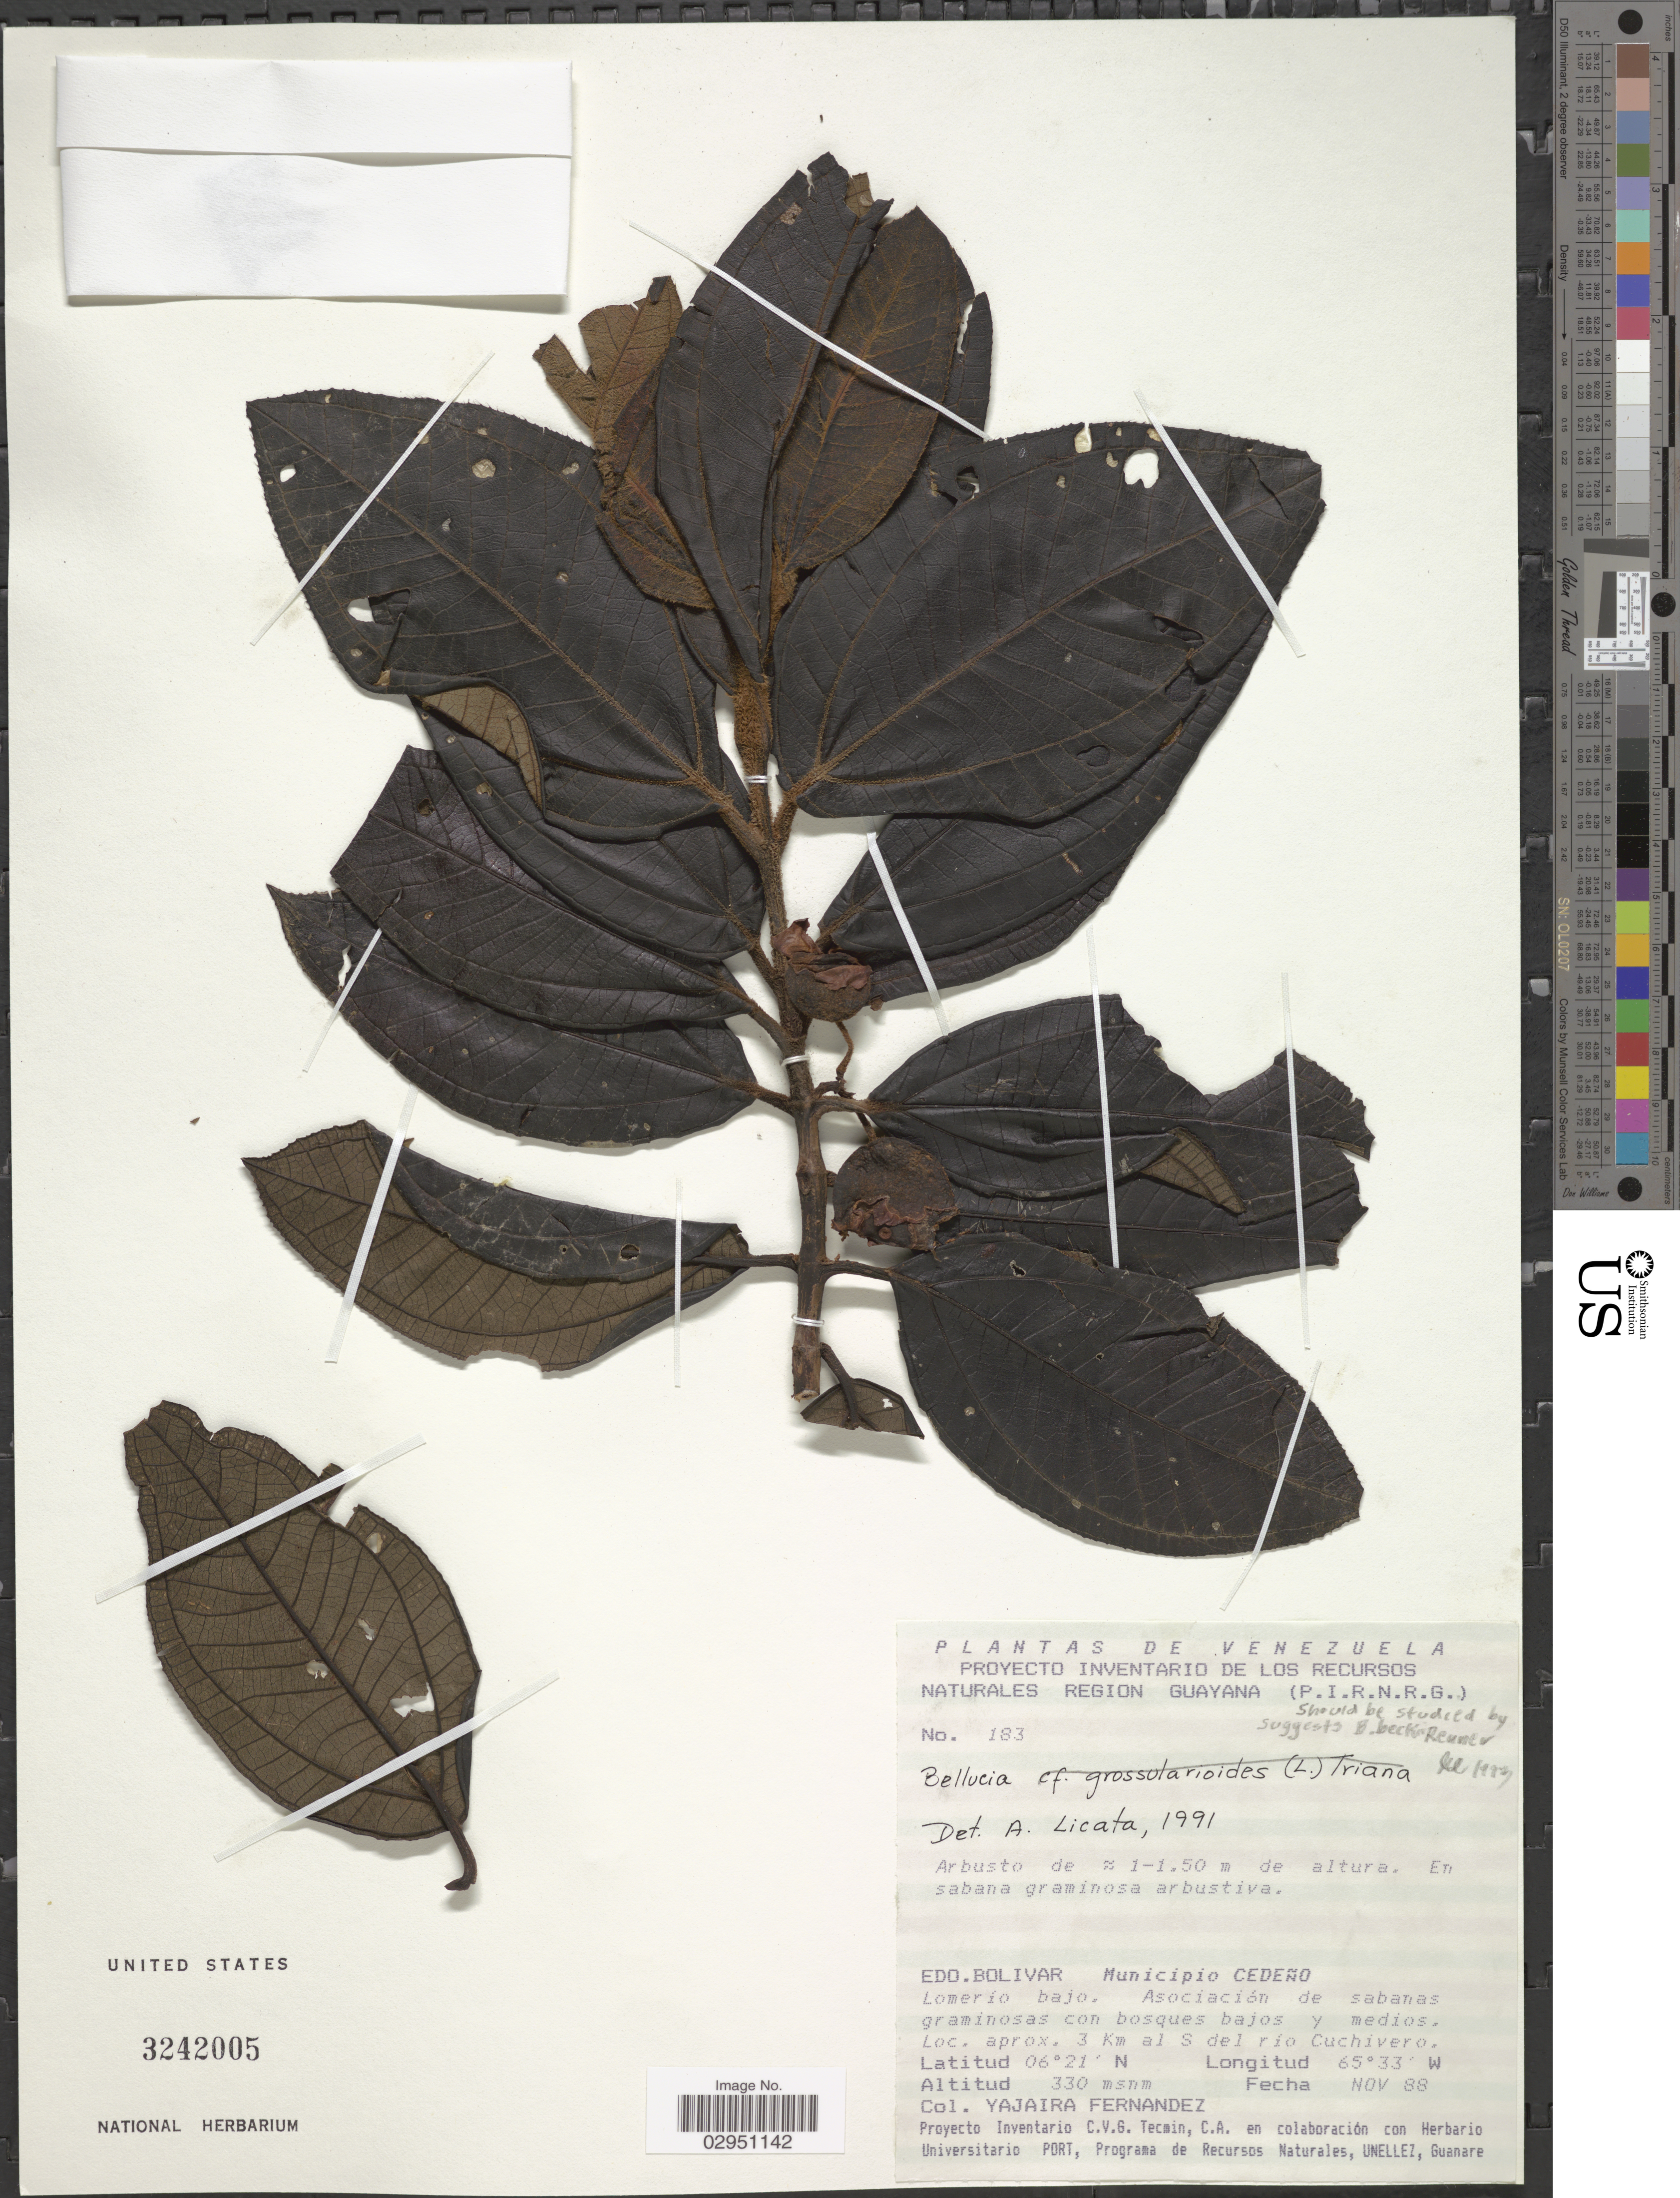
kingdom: Plantae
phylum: Tracheophyta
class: Magnoliopsida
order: Myrtales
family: Melastomataceae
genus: Bellucia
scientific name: Bellucia sp.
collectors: Y. Fernandez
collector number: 183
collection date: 1988-11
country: Venezuela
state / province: Bolivar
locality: Municipio Cedeño. Aprox. 3 Km al S del río Cuchivero.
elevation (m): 330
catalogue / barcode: US 3242005